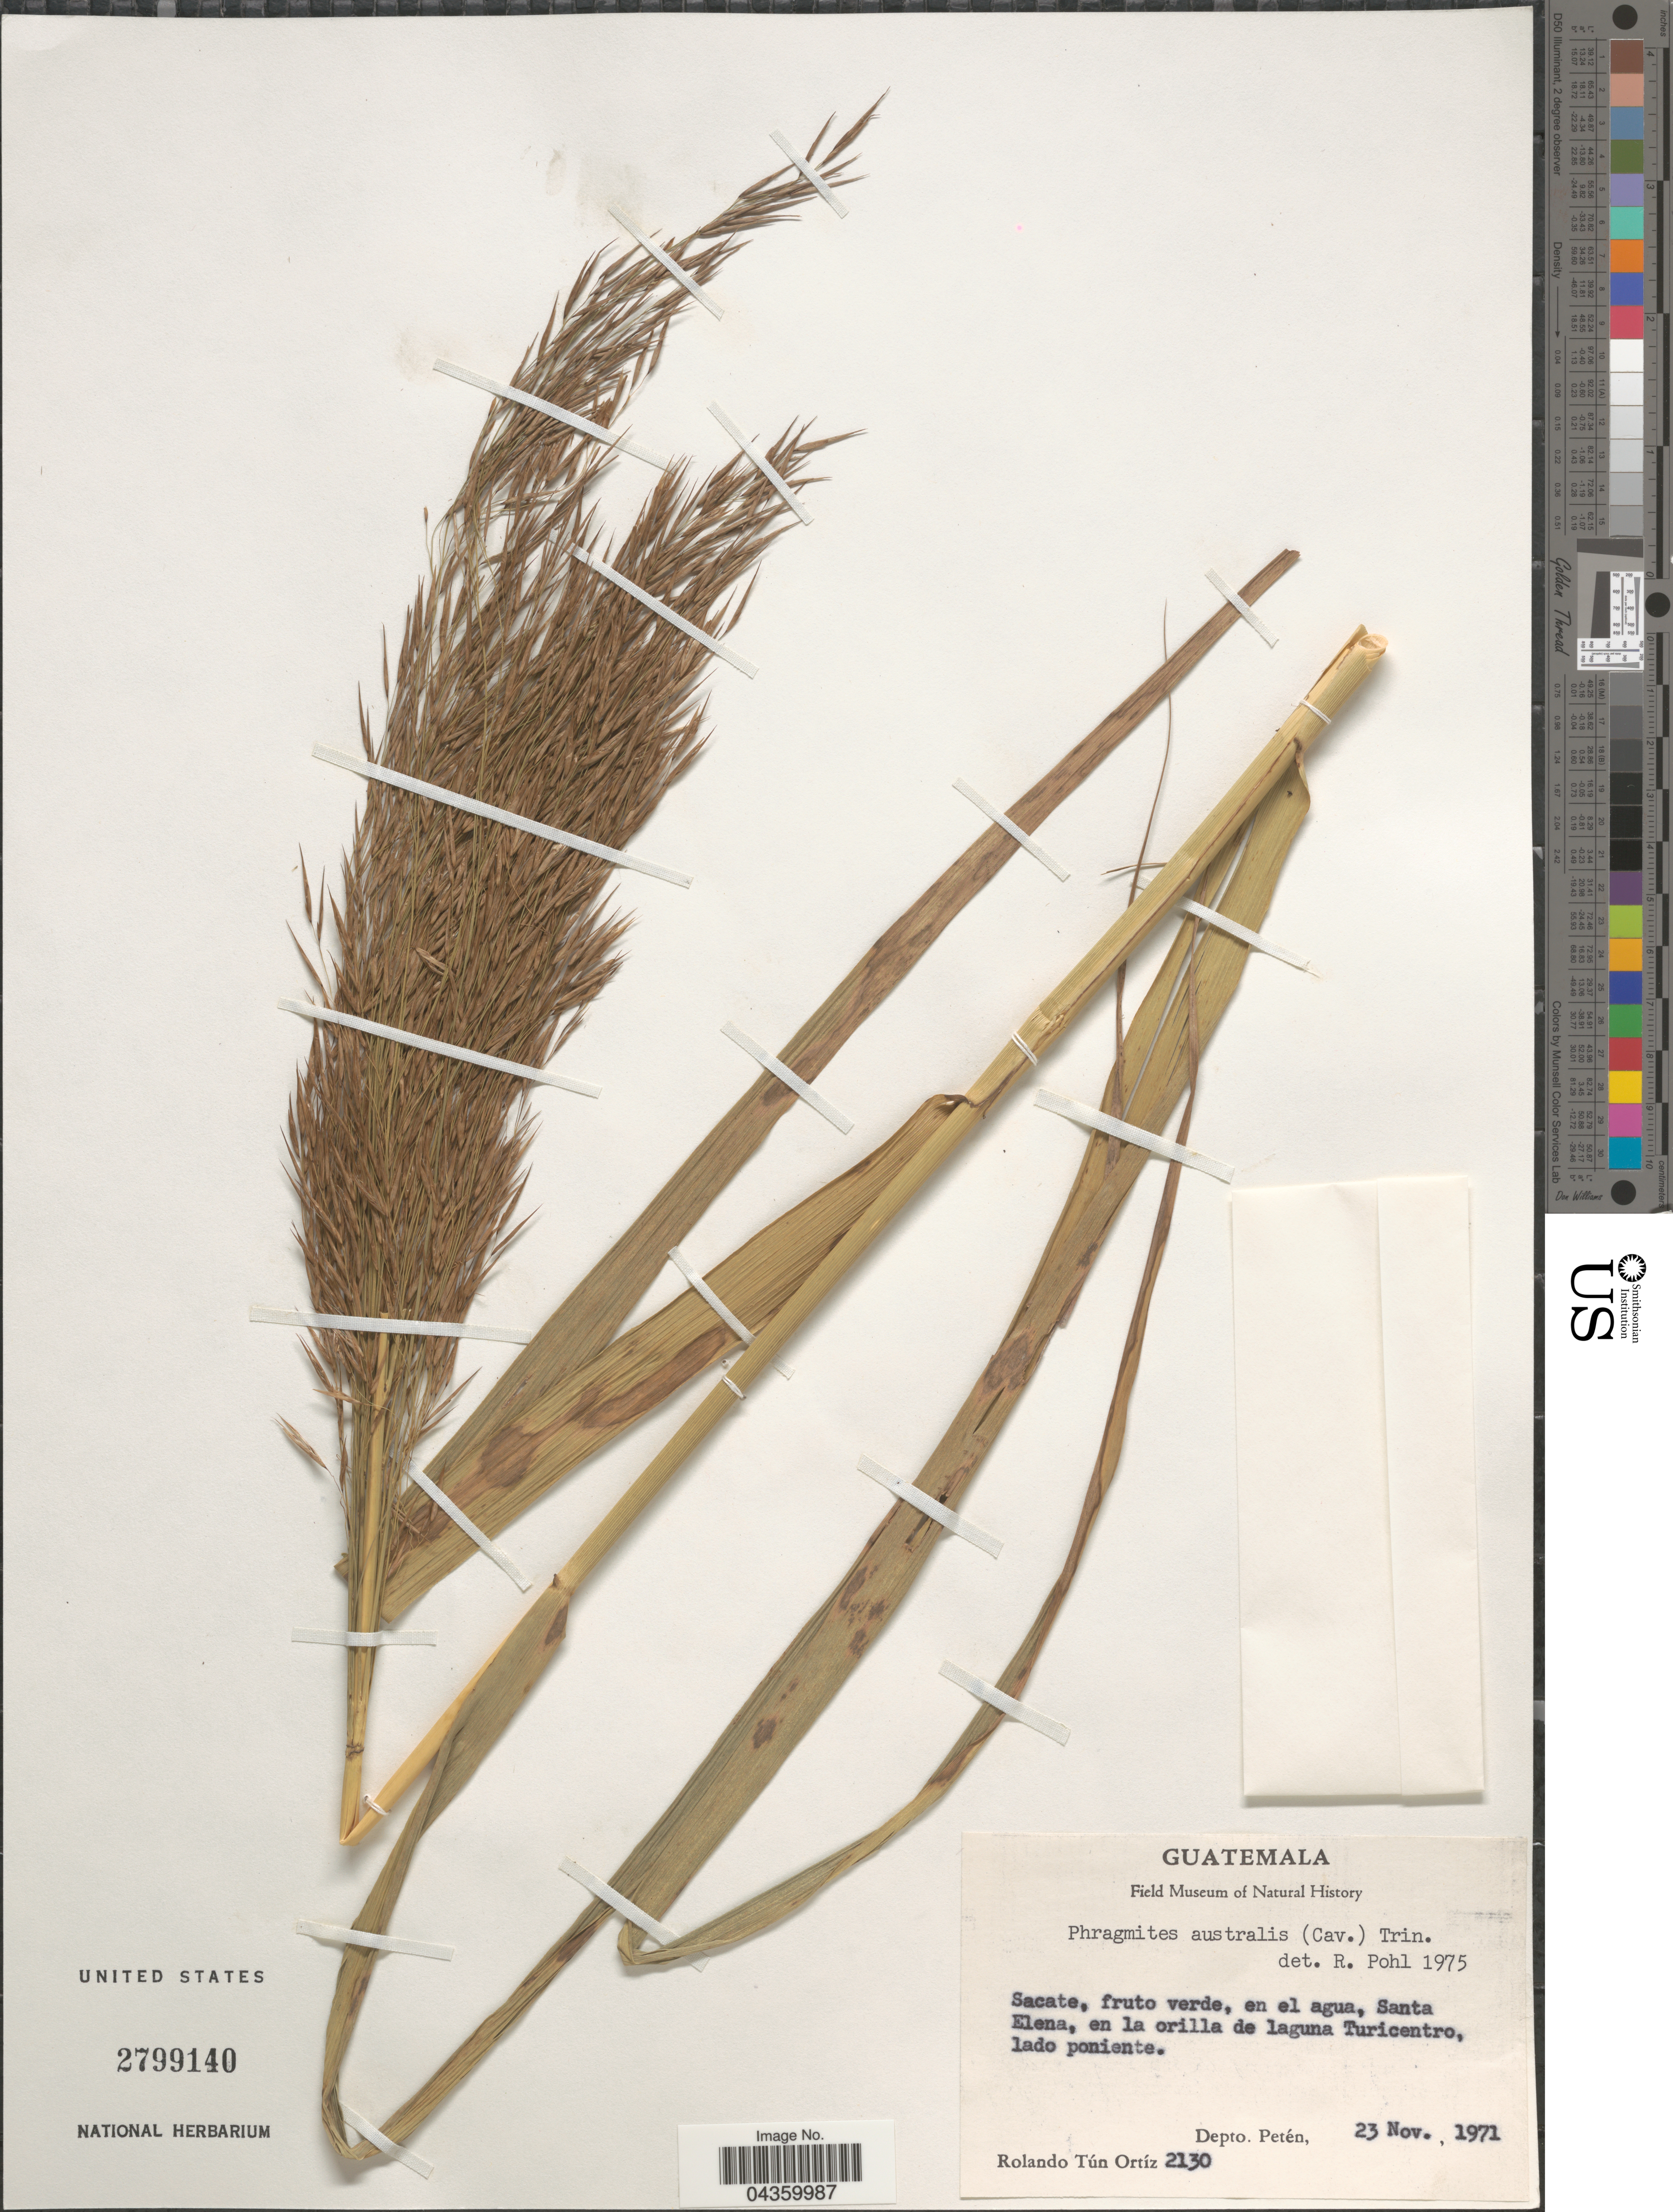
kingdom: Plantae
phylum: Tracheophyta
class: Liliopsida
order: Poales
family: Poaceae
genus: Phragmites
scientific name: Phragmites australis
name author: (Cav.) Trin. ex Steud.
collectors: R. Tún Ortíz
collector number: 2130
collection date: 1971-11-23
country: Guatemala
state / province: El Peten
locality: En el agua, Santa Elena, en la orilla de laguna Turicentro, lado poniente. Depto. Petén.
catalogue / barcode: US 2799140